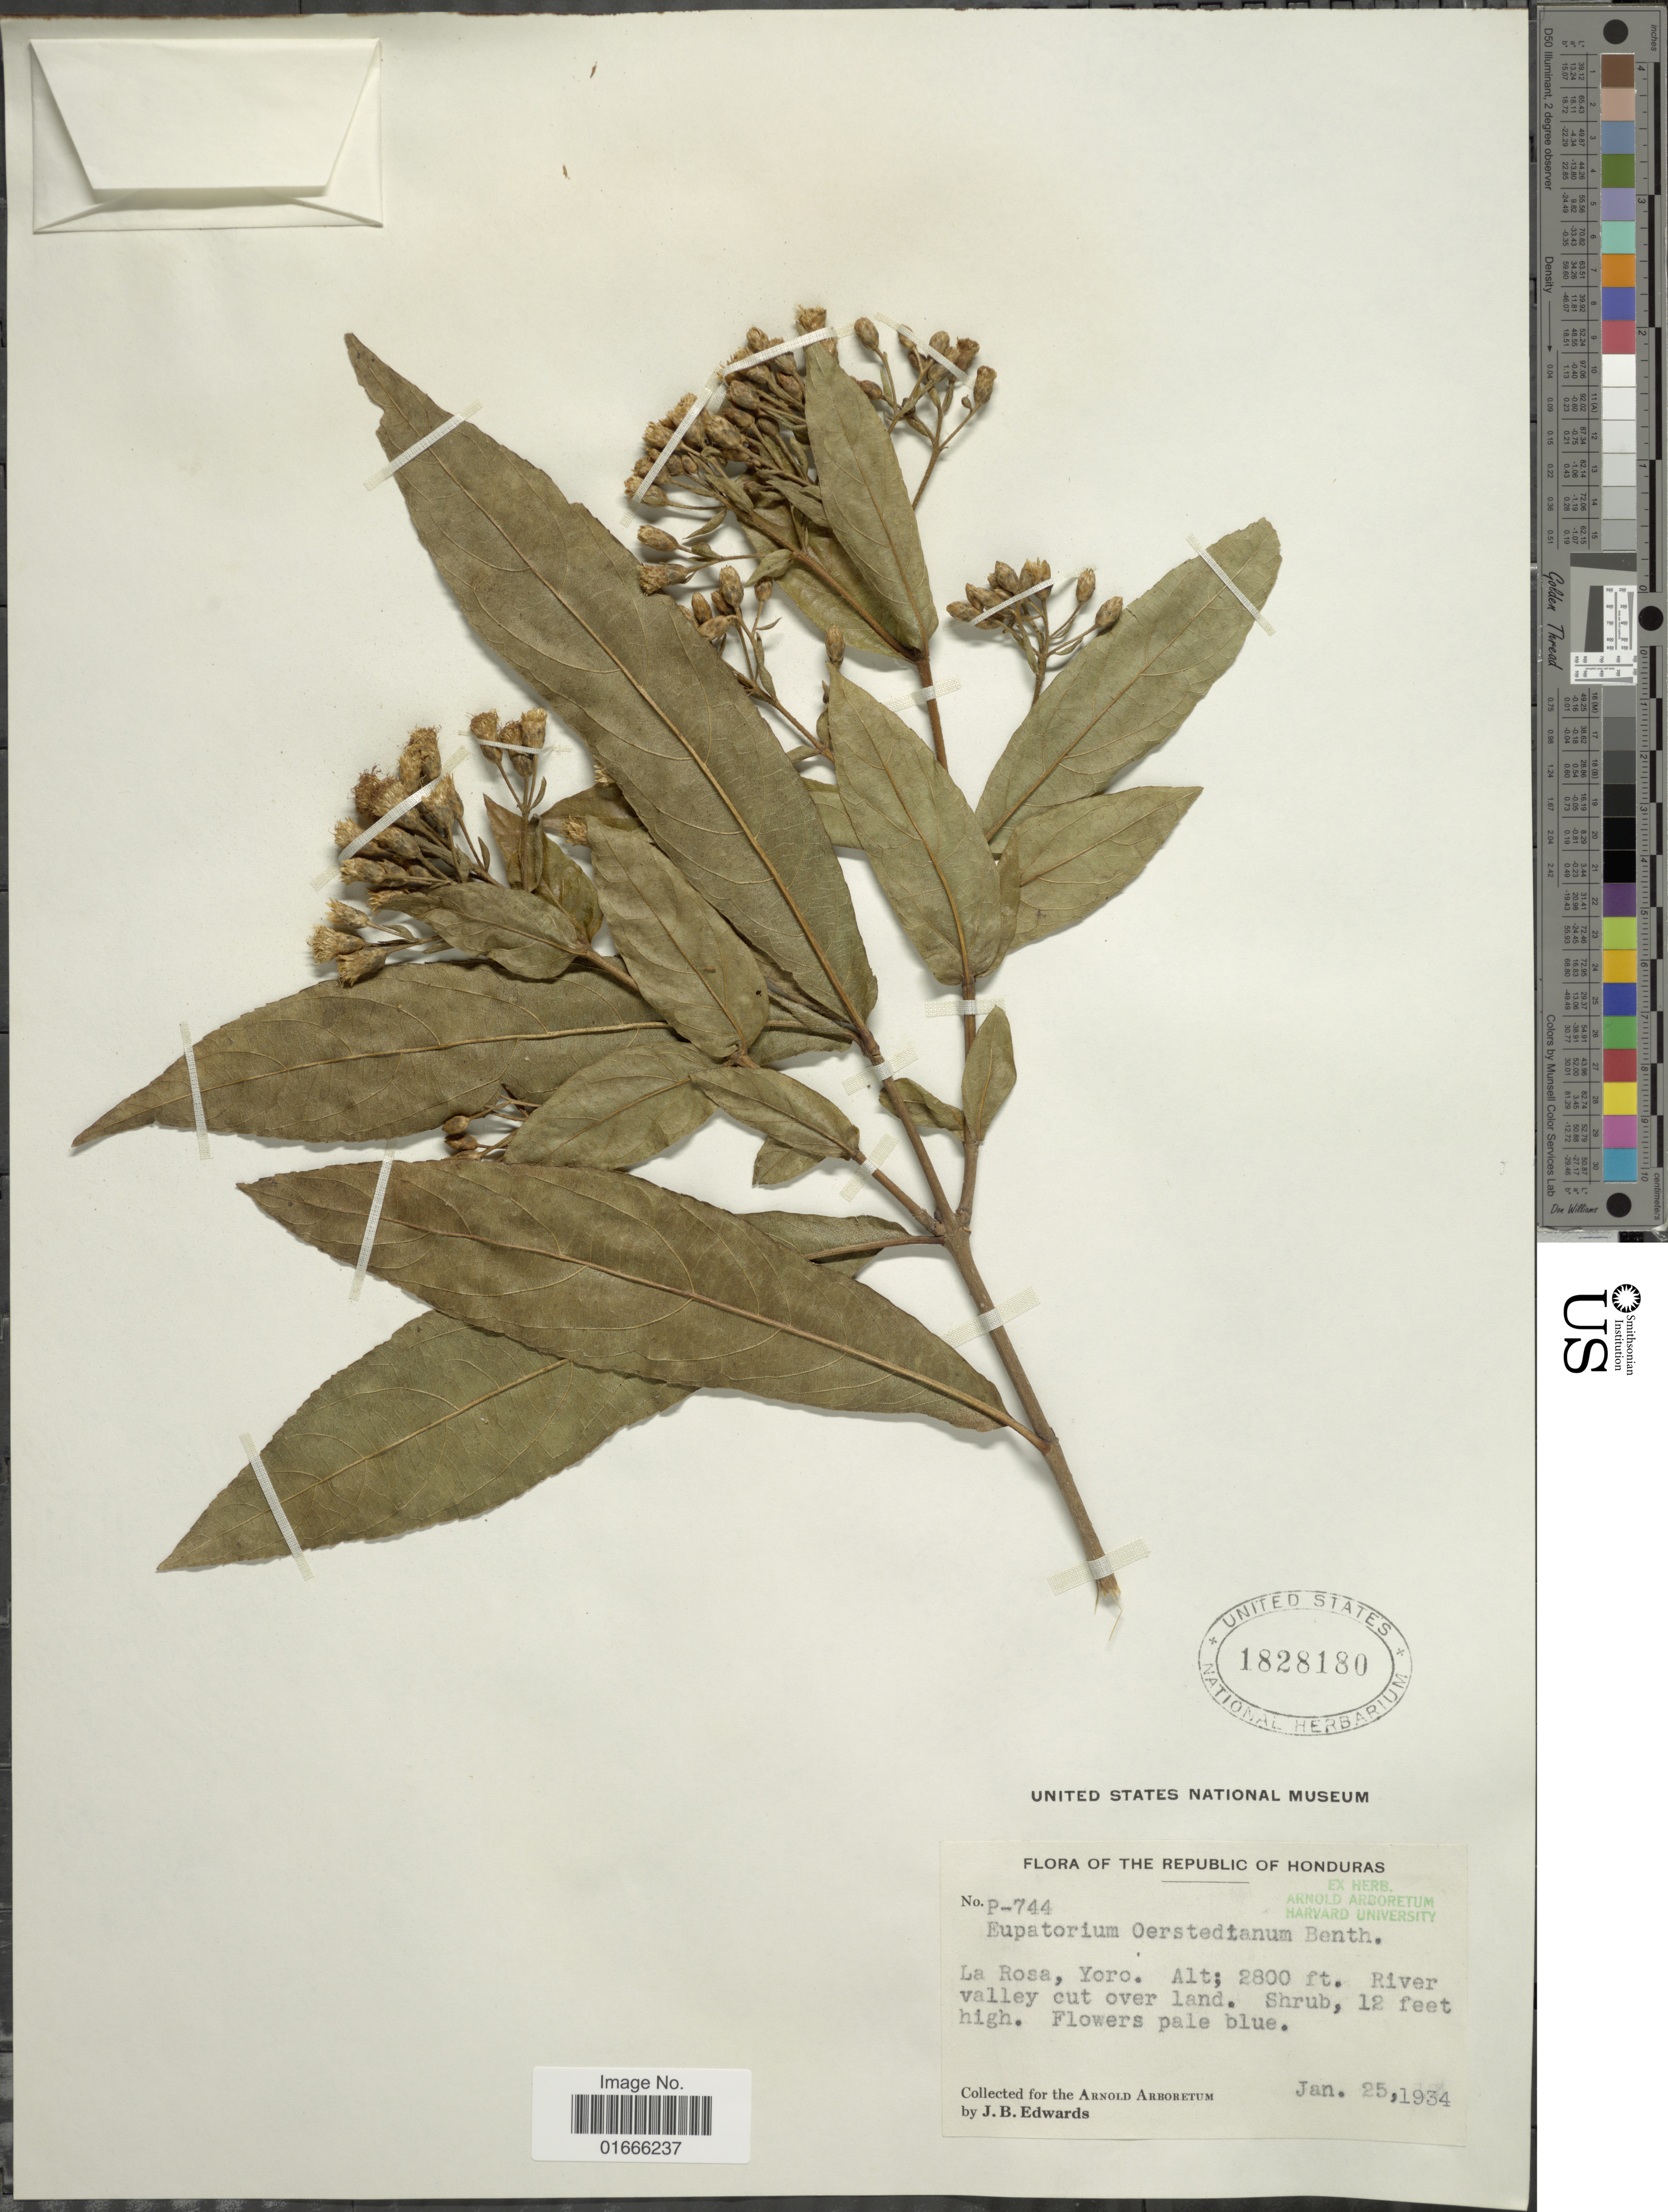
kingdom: Plantae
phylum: Tracheophyta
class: Magnoliopsida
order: Asterales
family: Asteraceae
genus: Chromolaena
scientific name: Chromolaena oerstediana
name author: (B.L. Rob. ex Oerst.) R.M. King & H. Rob.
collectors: J. B. Edwards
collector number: P - 744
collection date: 1934-01-25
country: Honduras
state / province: Yoro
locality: La Rosa, yoro, River valley cut over land.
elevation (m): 853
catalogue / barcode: US 1828180